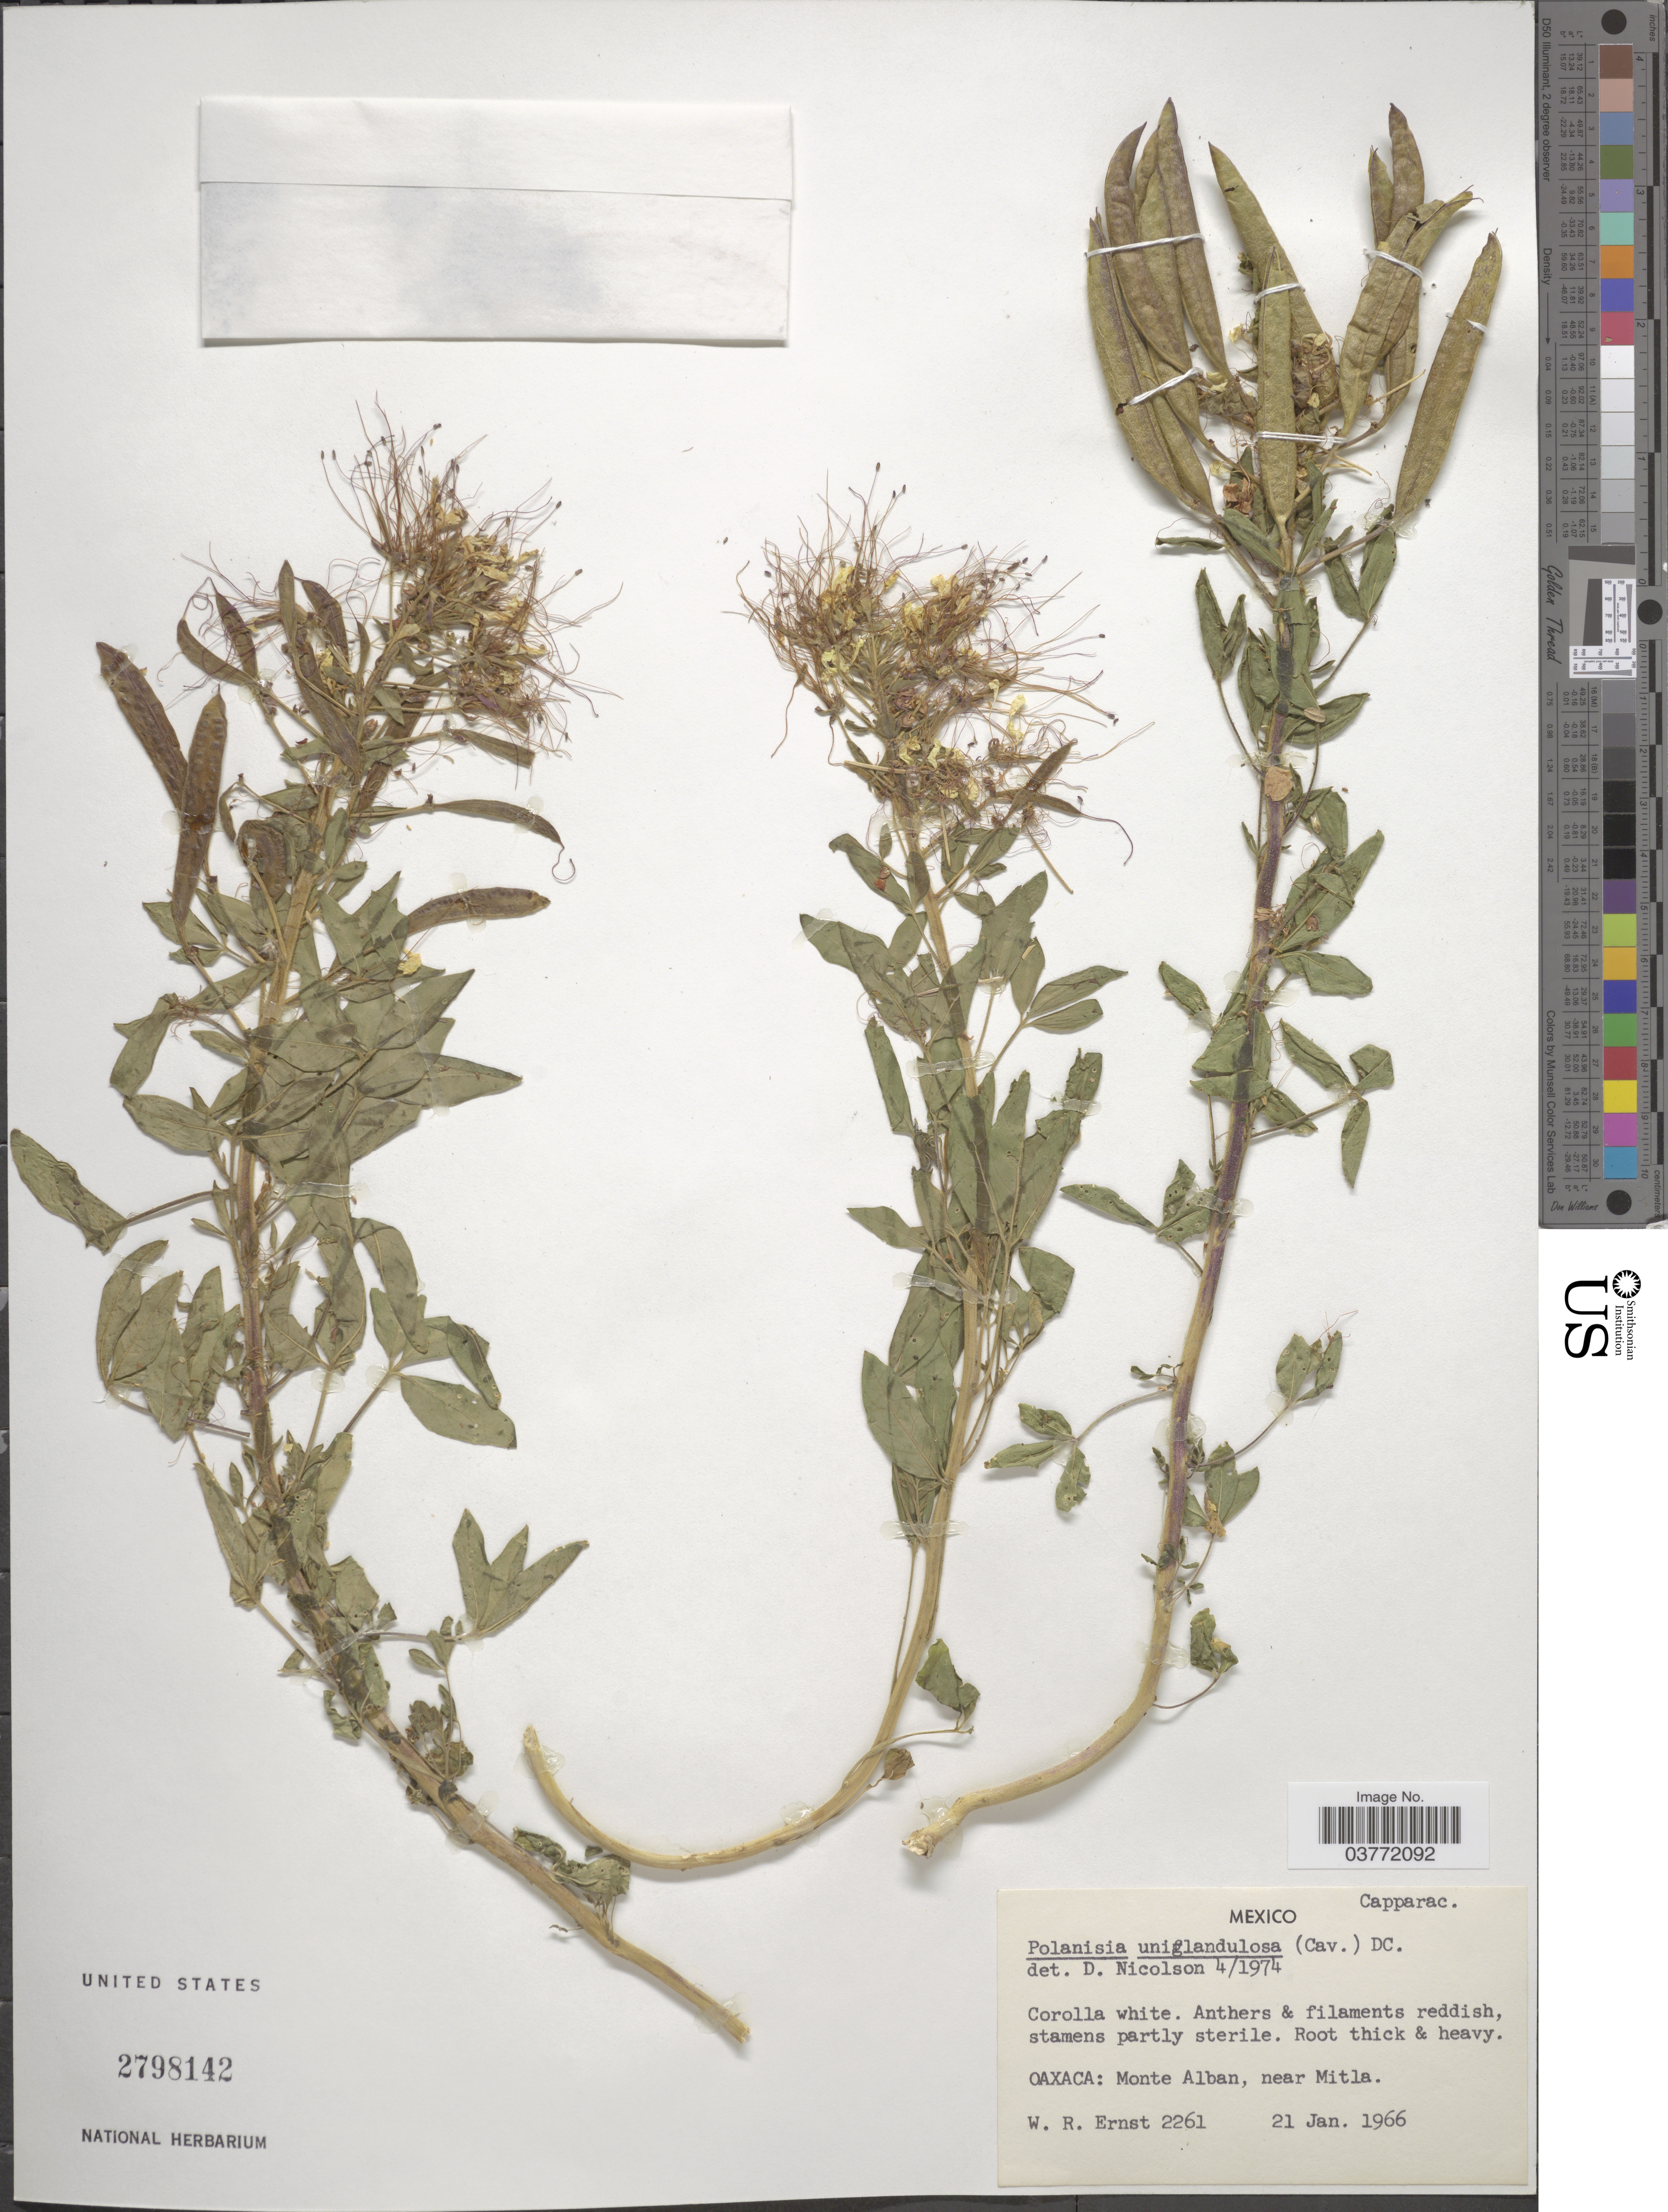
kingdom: Plantae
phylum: Tracheophyta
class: Magnoliopsida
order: Brassicales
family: Cleomaceae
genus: Polanisia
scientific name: Polanisia uniglandulosa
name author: (Cav.) DC.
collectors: W. R. Ernst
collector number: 2261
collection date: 1966-01-21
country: Mexico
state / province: Oaxaca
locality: Monte Alban, near Mitla.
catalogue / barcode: US 2798142